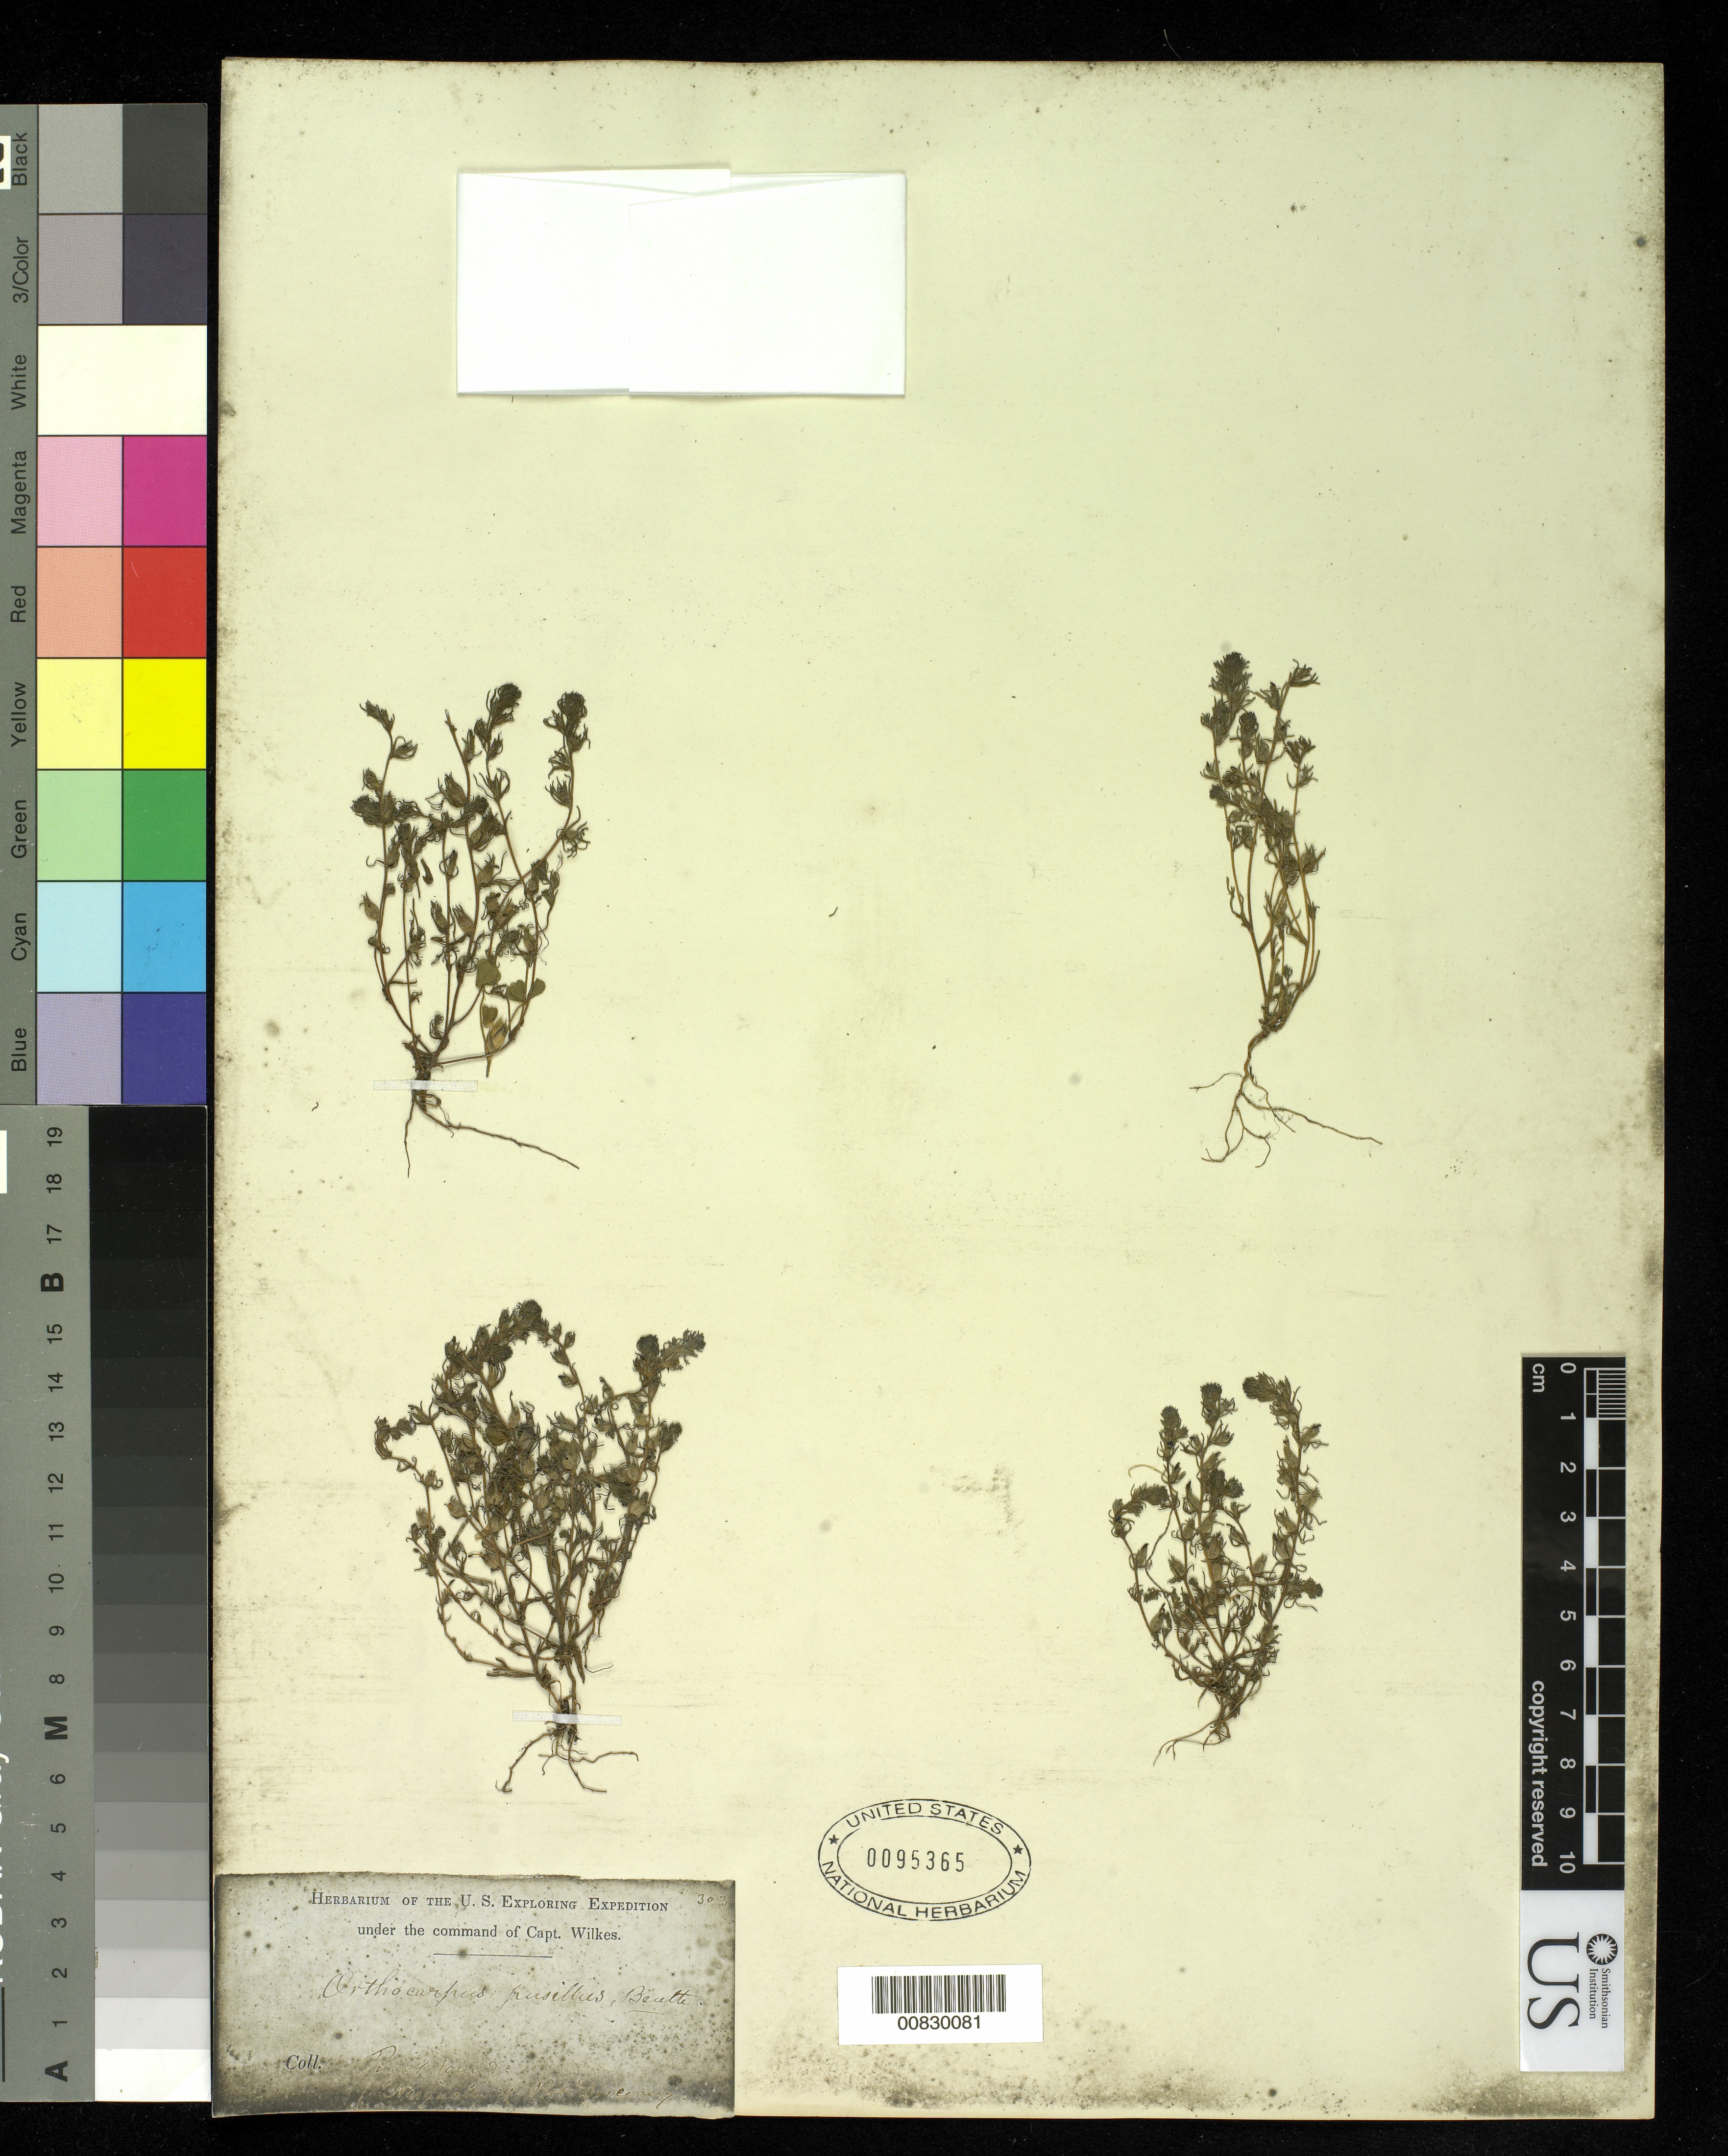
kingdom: Plantae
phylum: Tracheophyta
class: Magnoliopsida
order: Lamiales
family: Orobanchaceae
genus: Orthocarpus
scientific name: Orthocarpus pusillus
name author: Benth.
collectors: Wilkes Explor. Exped.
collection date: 1838/1842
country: United States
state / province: Washington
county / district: King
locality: Puget Sound, Nisqually & Port Discovery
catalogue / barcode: US 95365